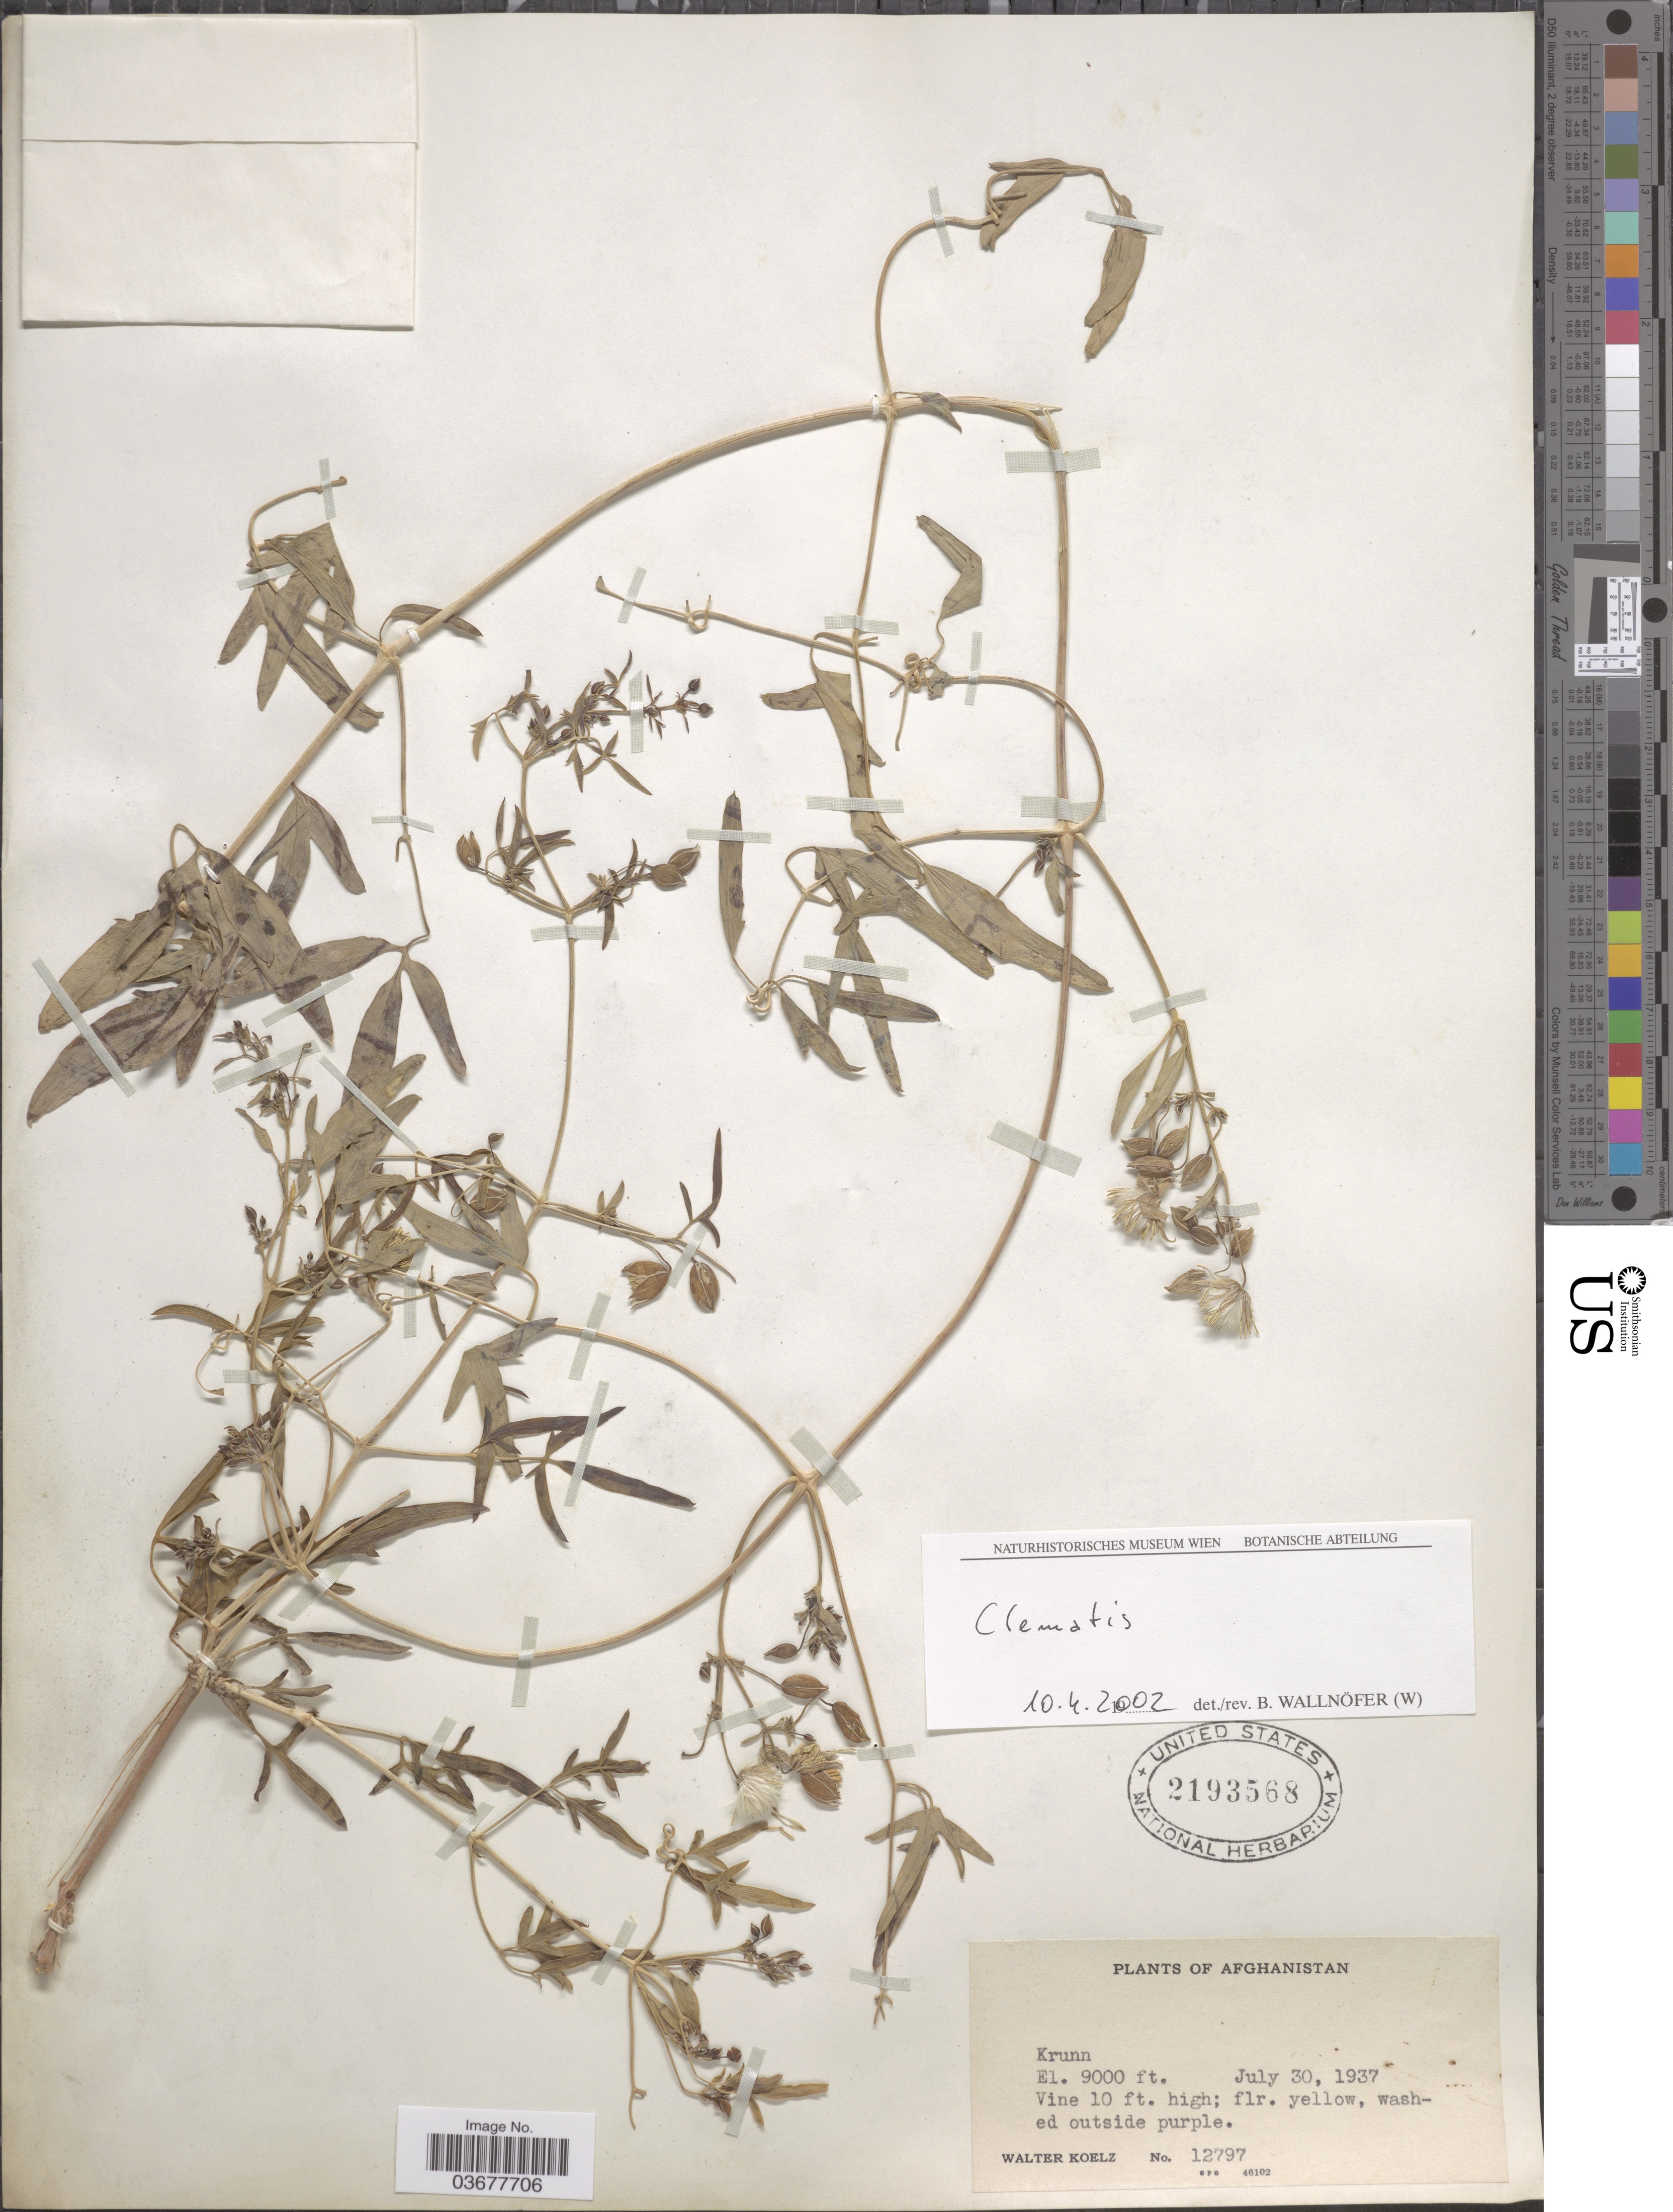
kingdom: Plantae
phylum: Tracheophyta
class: Magnoliopsida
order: Ranunculales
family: Ranunculaceae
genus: Clematis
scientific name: Clematis sp.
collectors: W. N. Koelz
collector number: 12797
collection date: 1937-07-30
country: Afghanistan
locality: Krunn.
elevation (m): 2743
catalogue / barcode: US 2193568